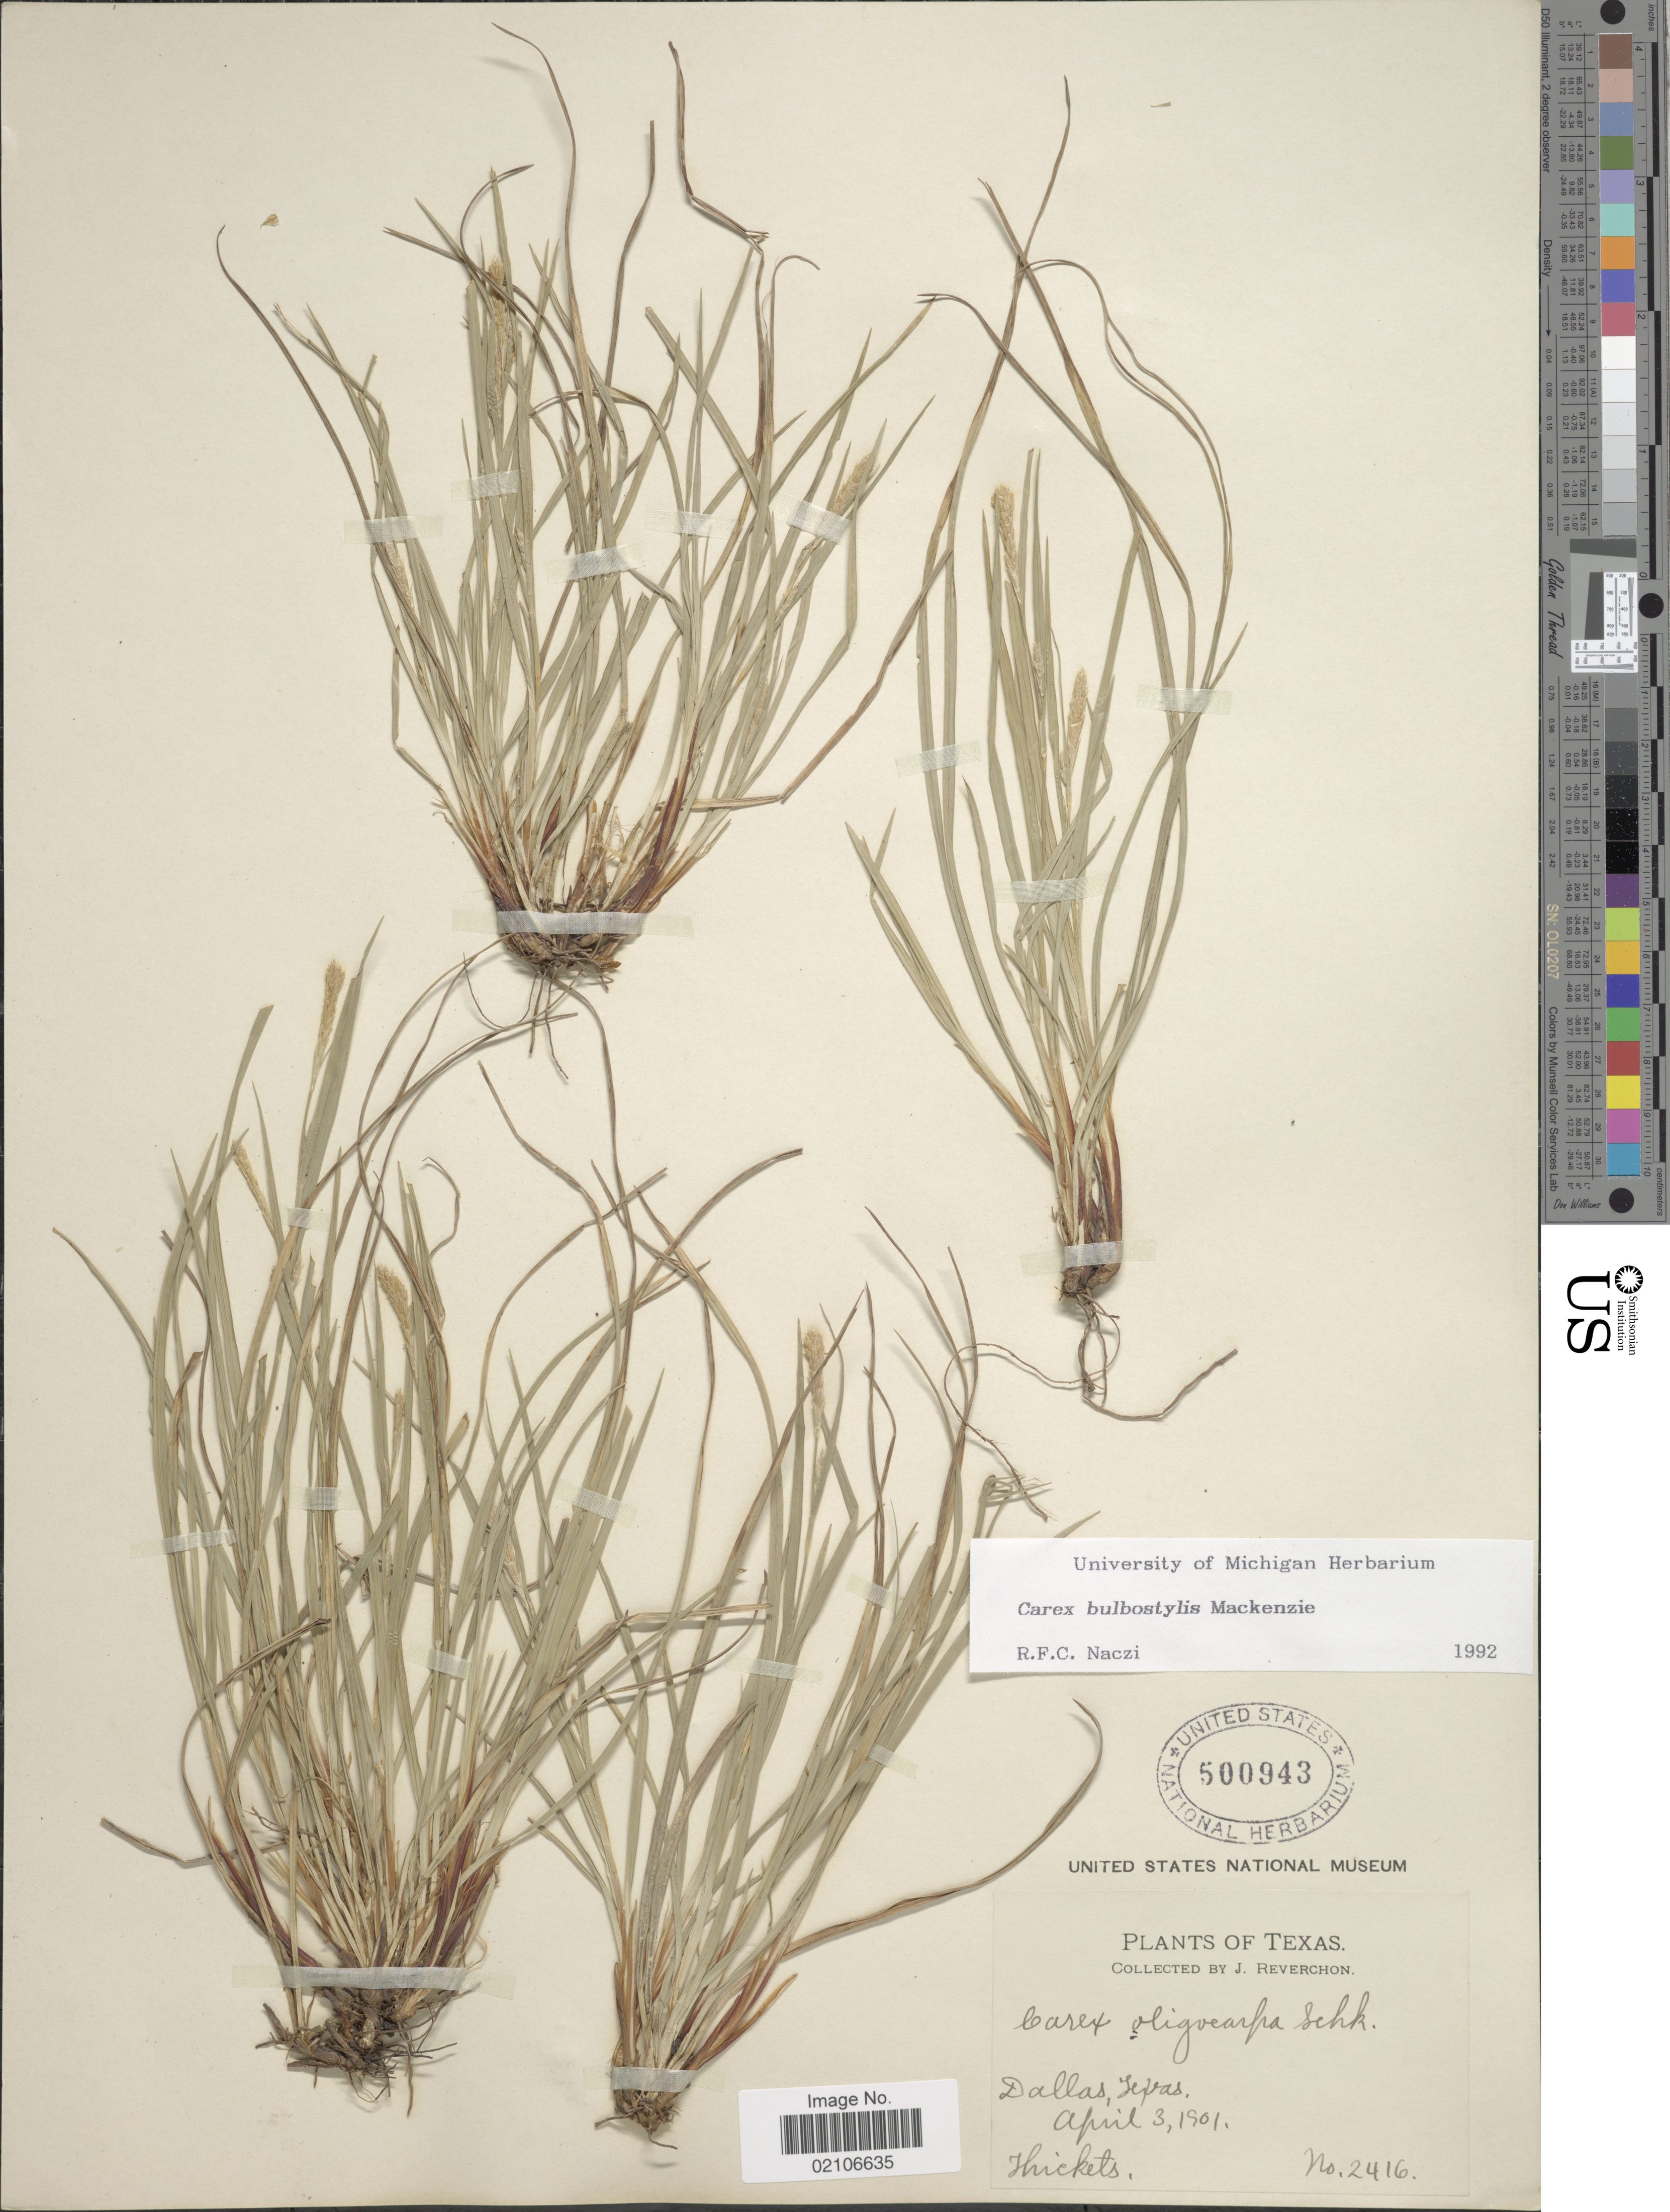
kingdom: Plantae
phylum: Tracheophyta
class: Liliopsida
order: Poales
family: Cyperaceae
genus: Carex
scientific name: Carex bulbostylis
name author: Mack.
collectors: J. Reverchon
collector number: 2416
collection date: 1901-04-03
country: United States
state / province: Texas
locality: Dallas, Thickets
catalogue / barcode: US 500943